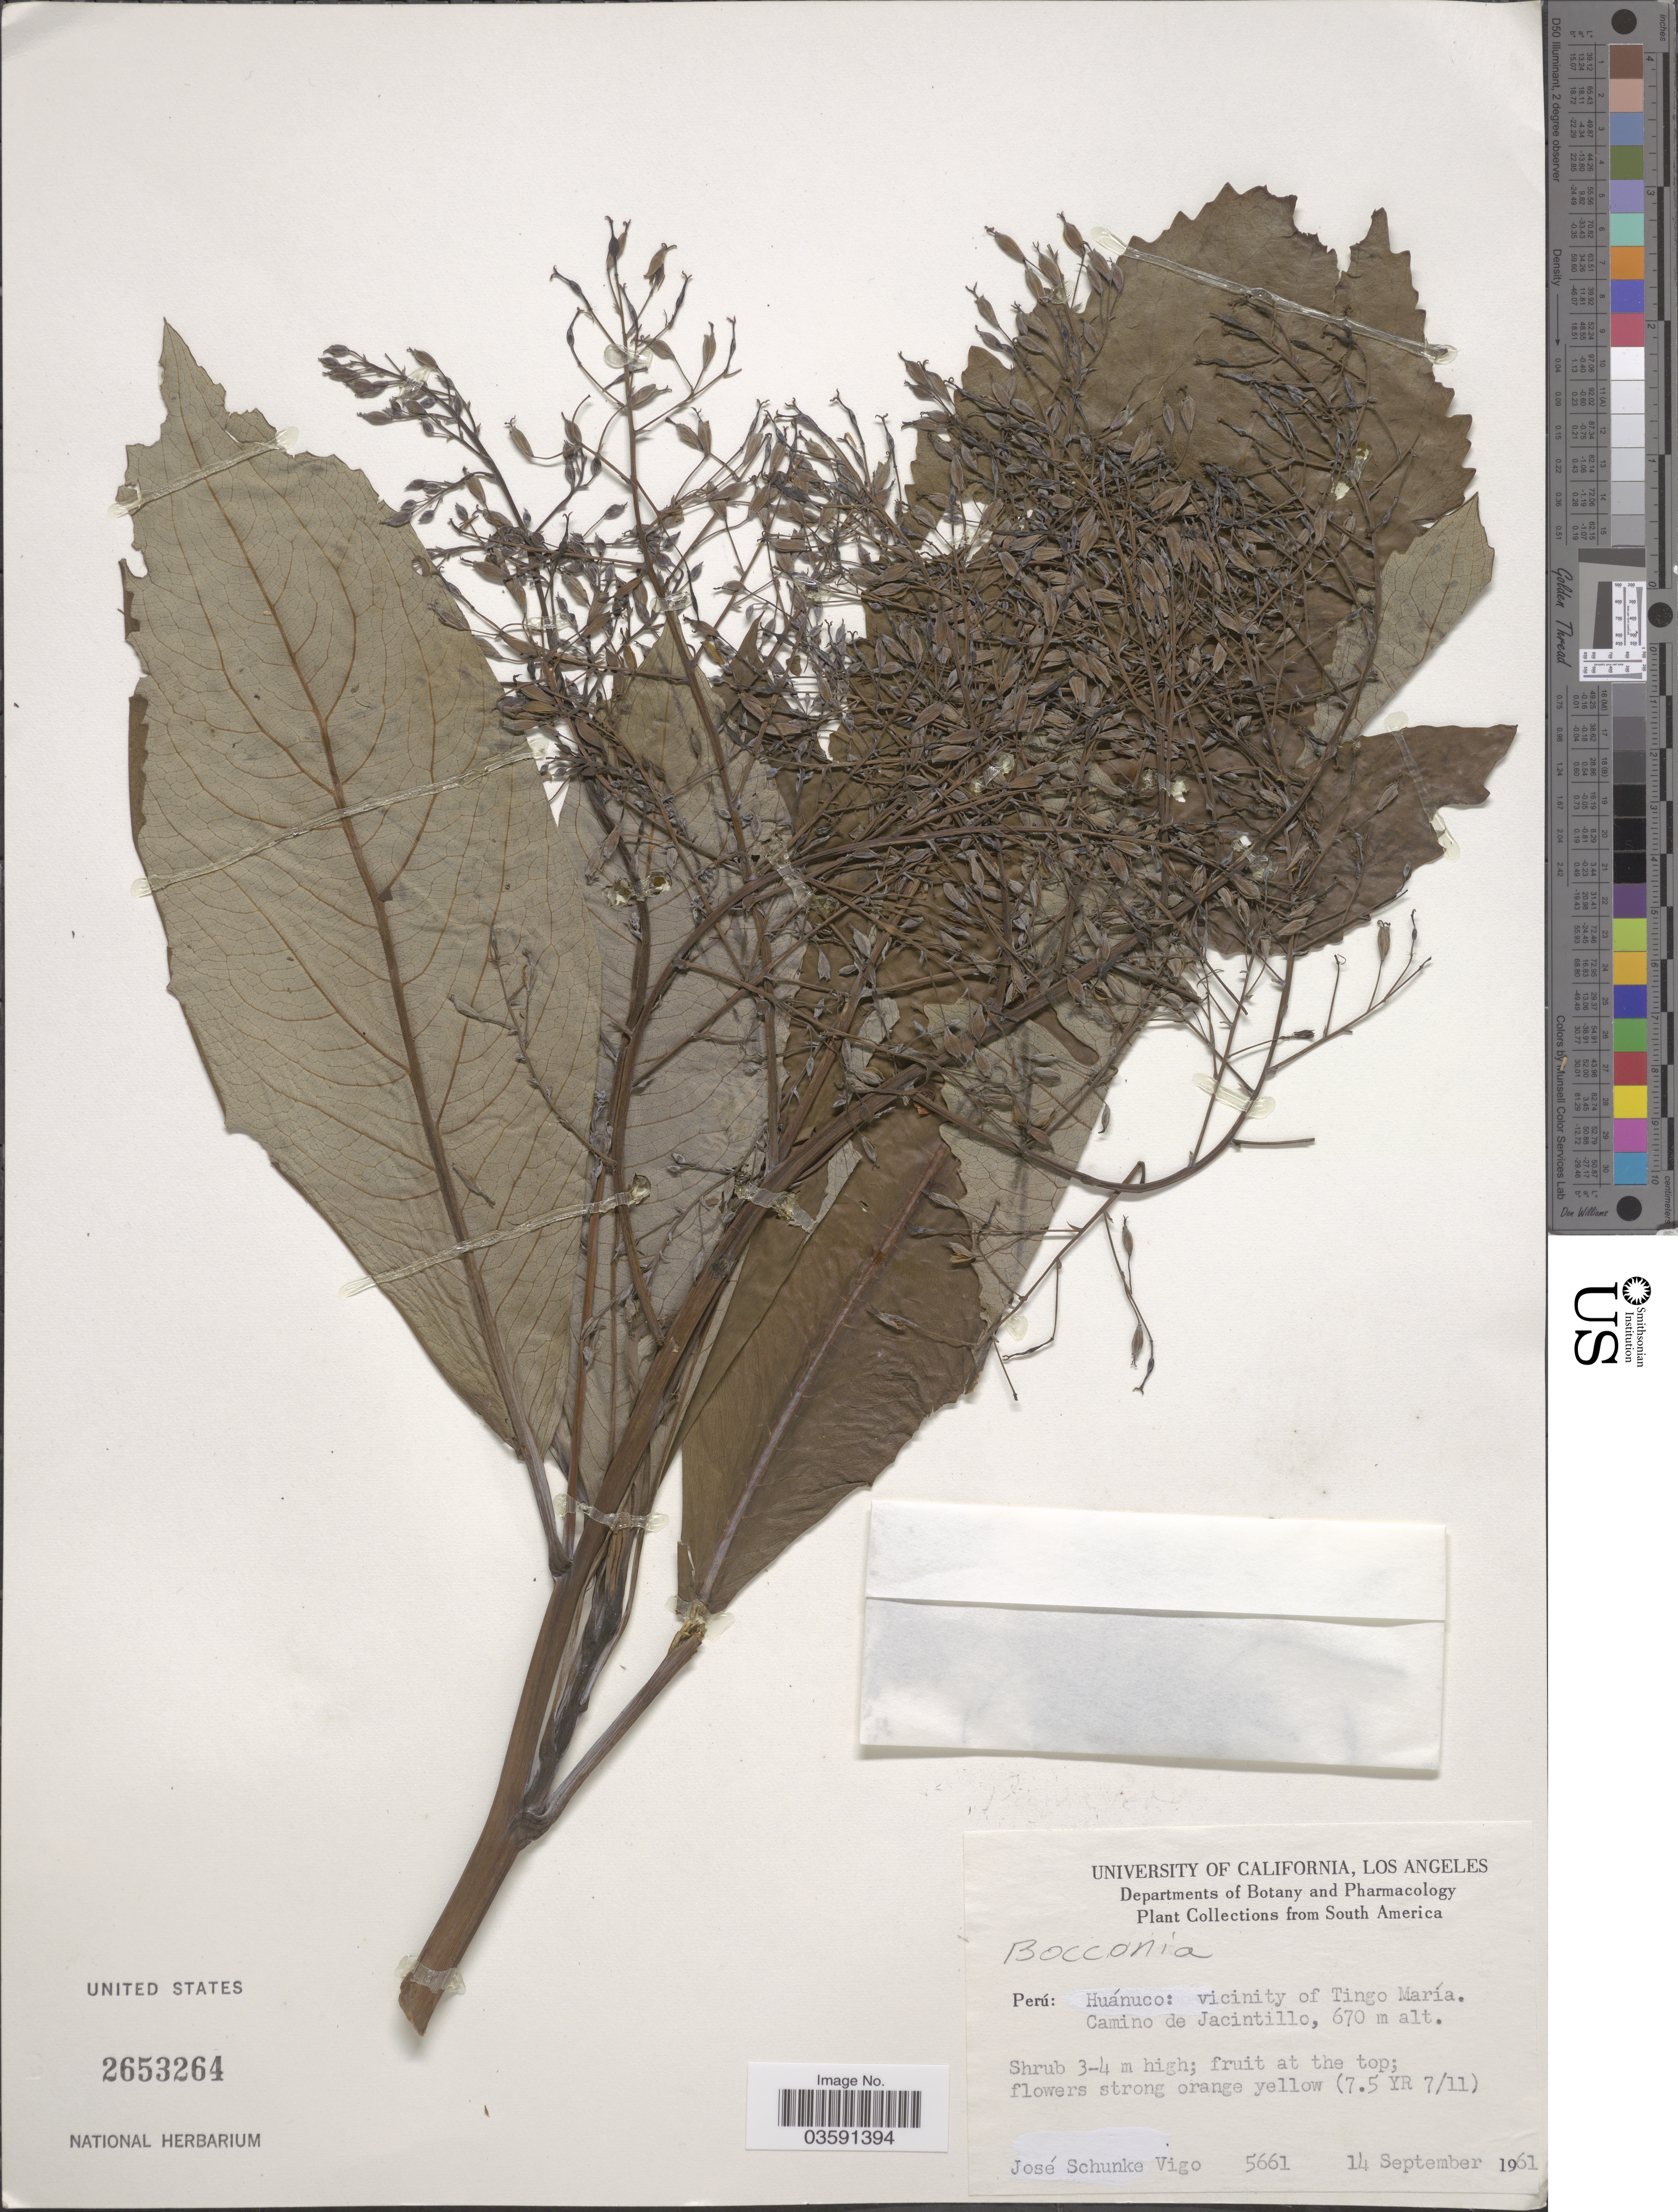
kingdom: Plantae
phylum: Tracheophyta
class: Magnoliopsida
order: Ranunculales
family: Papaveraceae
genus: Bocconia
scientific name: Bocconia sp.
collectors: J. Schunke Vigo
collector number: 5661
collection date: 1961-09-14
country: Peru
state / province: Huánuco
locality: Vicinity of Tingo María. Camino de Jacintillo.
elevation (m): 670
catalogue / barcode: US 2653264